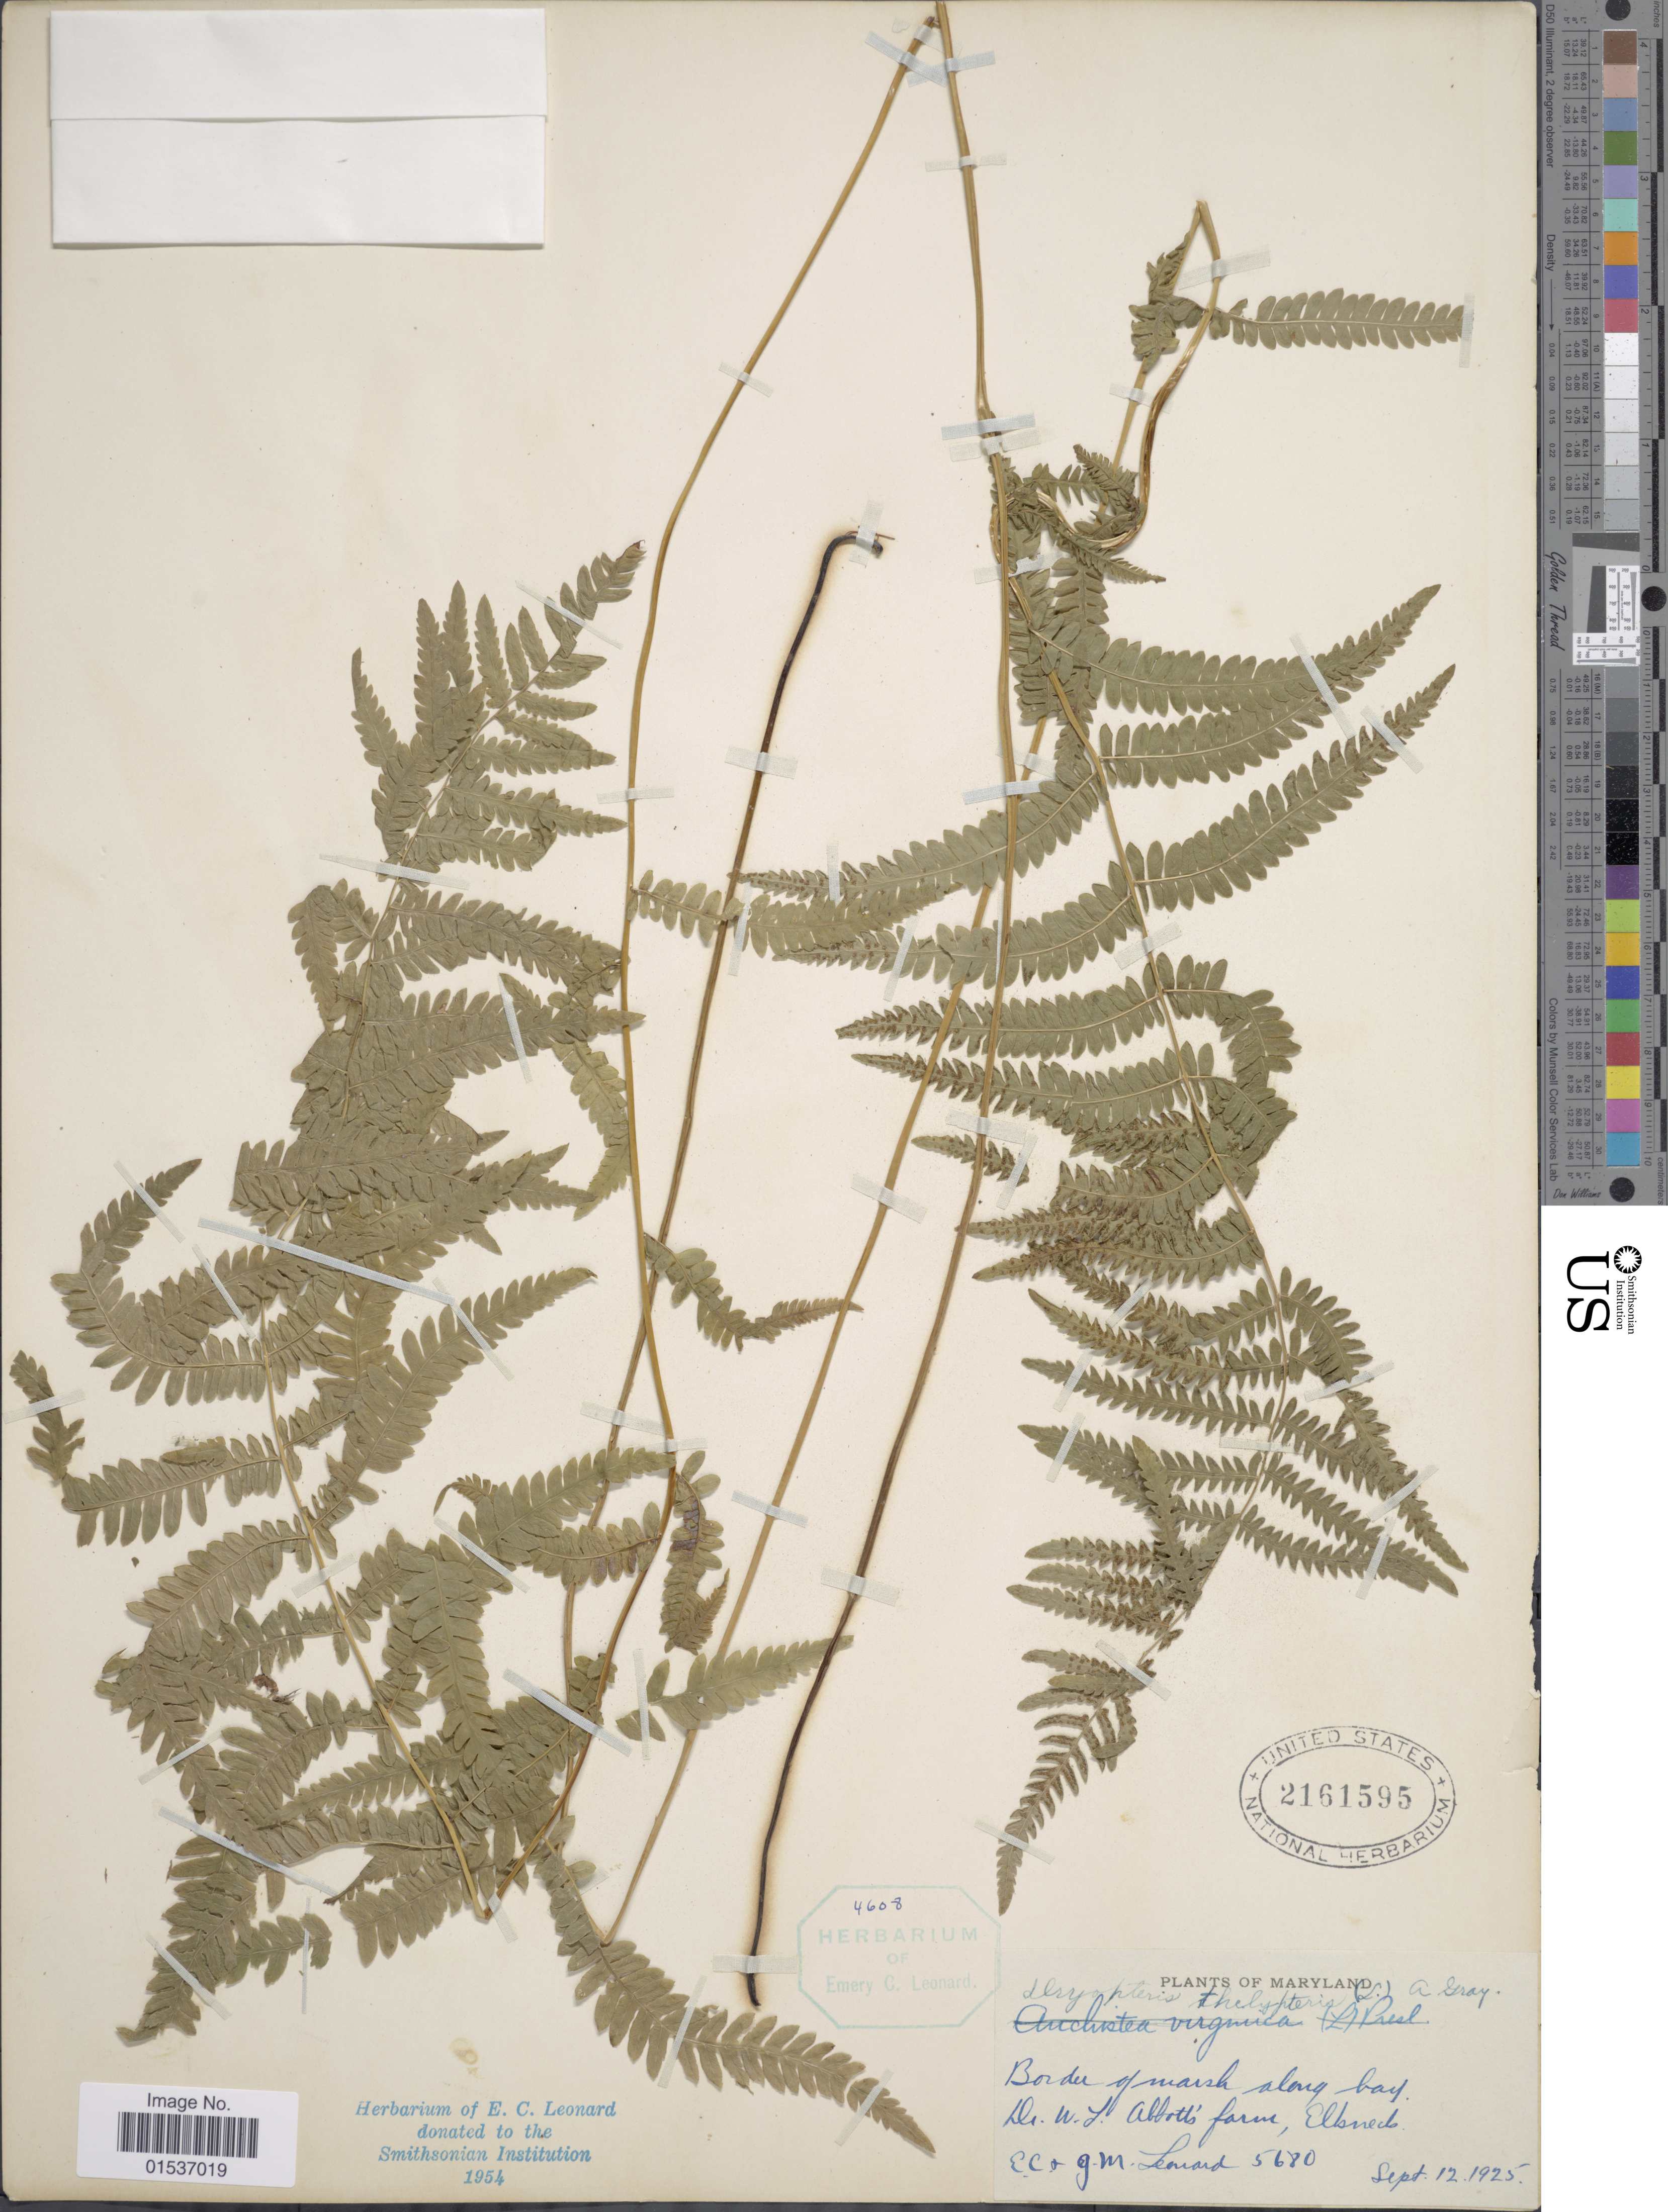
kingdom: Plantae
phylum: Tracheophyta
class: Polypodiopsida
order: Polypodiales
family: Thelypteridaceae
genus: Thelypteris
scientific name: Thelypteris palustris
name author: (Salisb.) Schott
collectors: E. C. Leonard & G. M. Leonard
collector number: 5680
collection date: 1925-09-12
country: United States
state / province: Maryland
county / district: Cecil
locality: Maryland. Border of marsh along bay, Dr. W. L. Abbotts' farm, Elkneck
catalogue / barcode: US 2161595